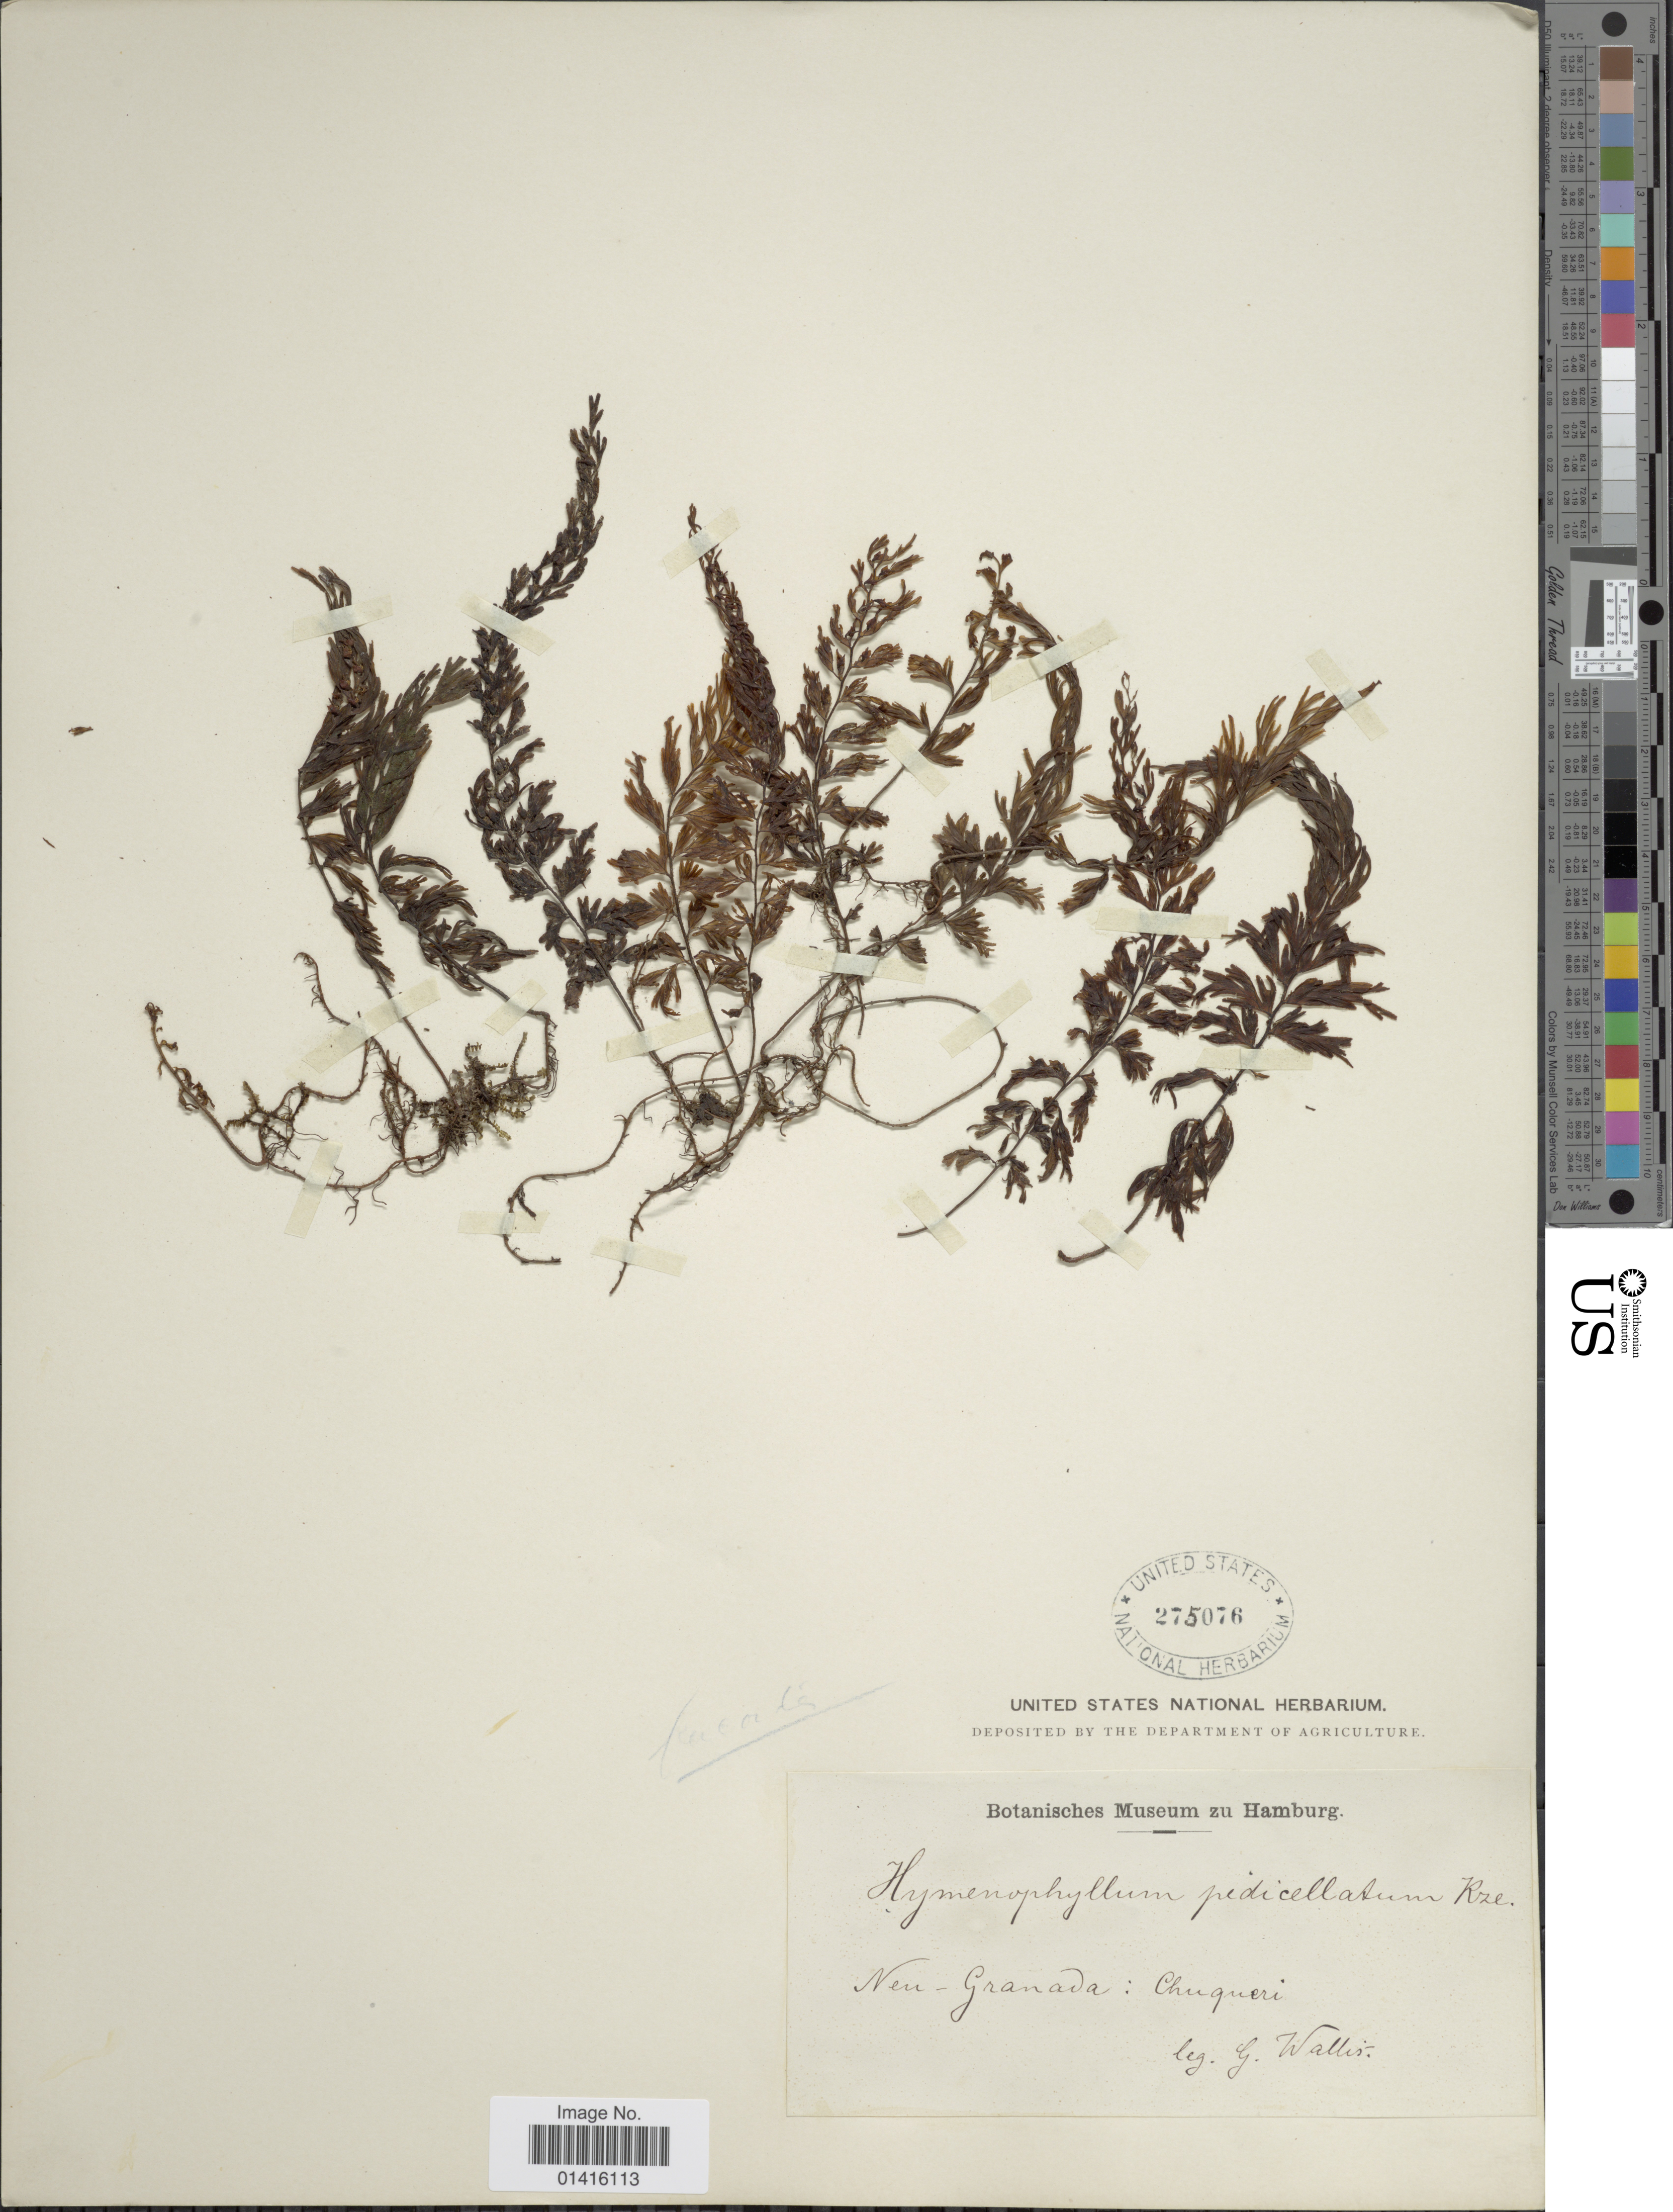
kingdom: Plantae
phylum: Tracheophyta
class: Polypodiopsida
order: Hymenophyllales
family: Hymenophyllaceae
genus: Hymenophyllum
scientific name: Hymenophyllum fucoides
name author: (Sw.) Sw.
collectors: G. Wallis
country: Nicaragua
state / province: Granada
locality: Neu-Granada: Chuqueri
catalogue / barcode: US 275076